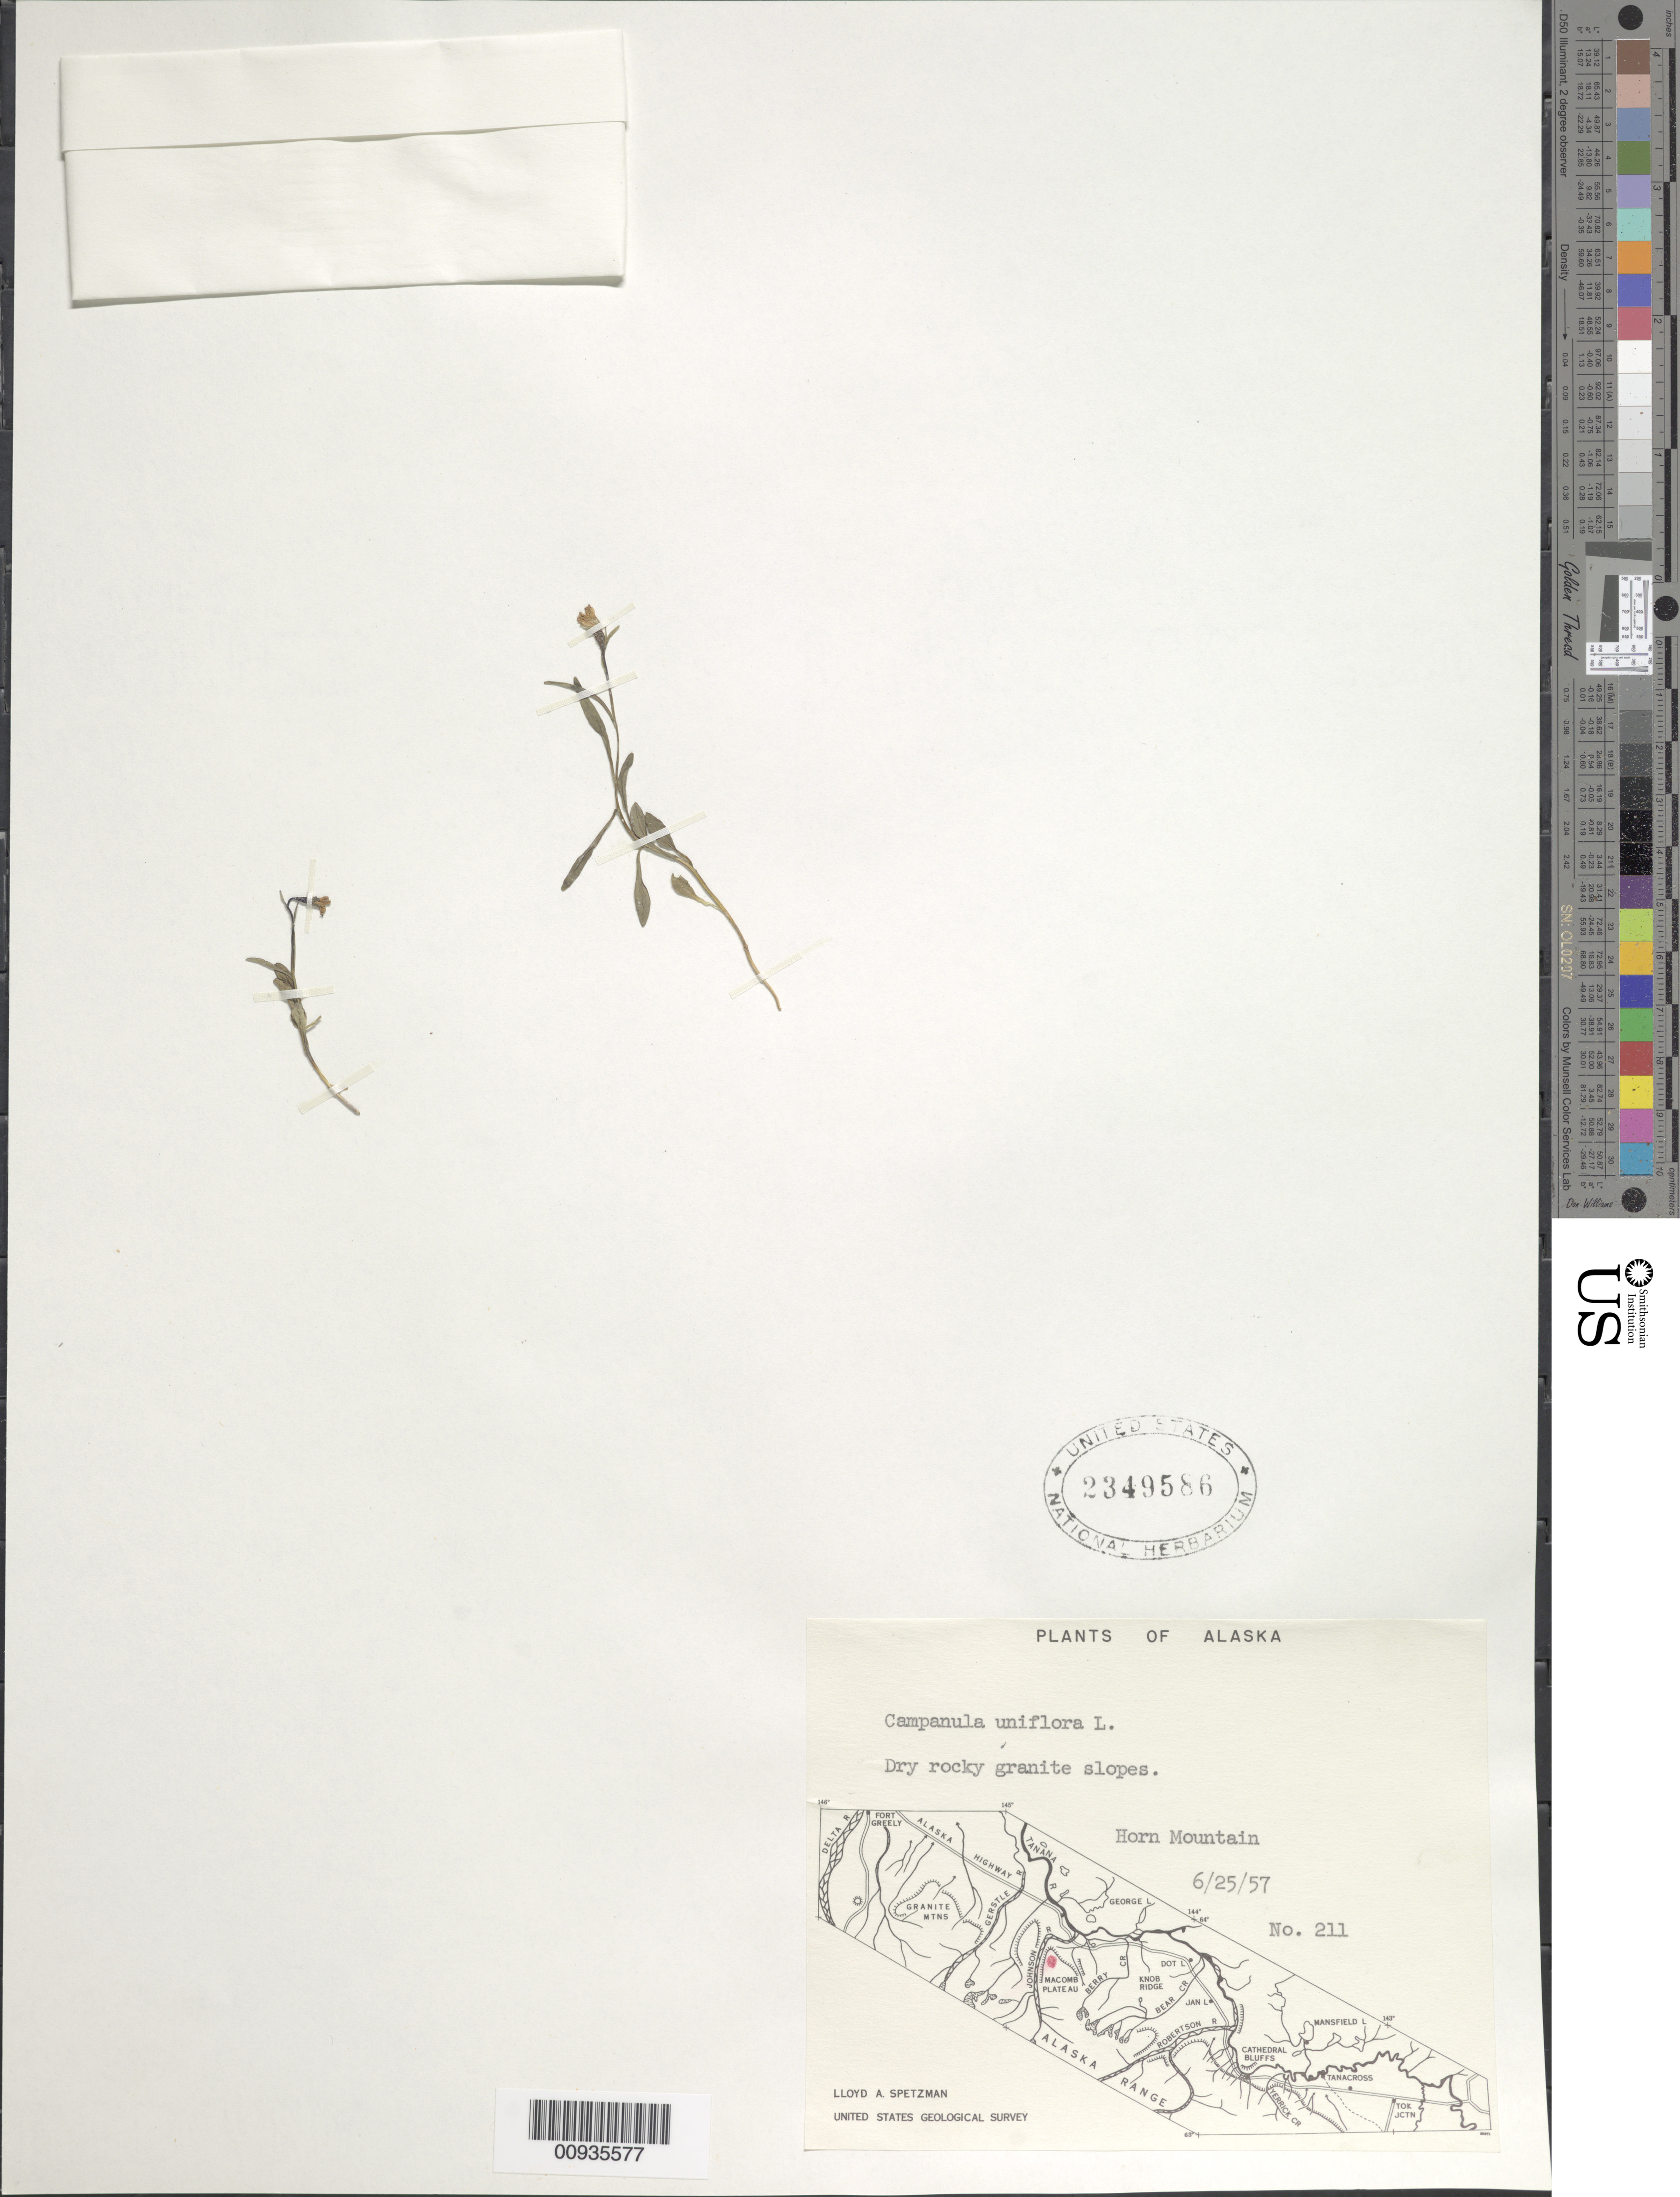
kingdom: Plantae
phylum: Tracheophyta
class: Magnoliopsida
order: Asterales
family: Campanulaceae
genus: Campanula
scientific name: Campanula uniflora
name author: L.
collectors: L. Spetzman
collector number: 211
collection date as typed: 25 Jun 1957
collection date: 1957-06-25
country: United States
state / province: Alaska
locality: Horn Mountain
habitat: dry rocky granite slopes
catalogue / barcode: US 2349586